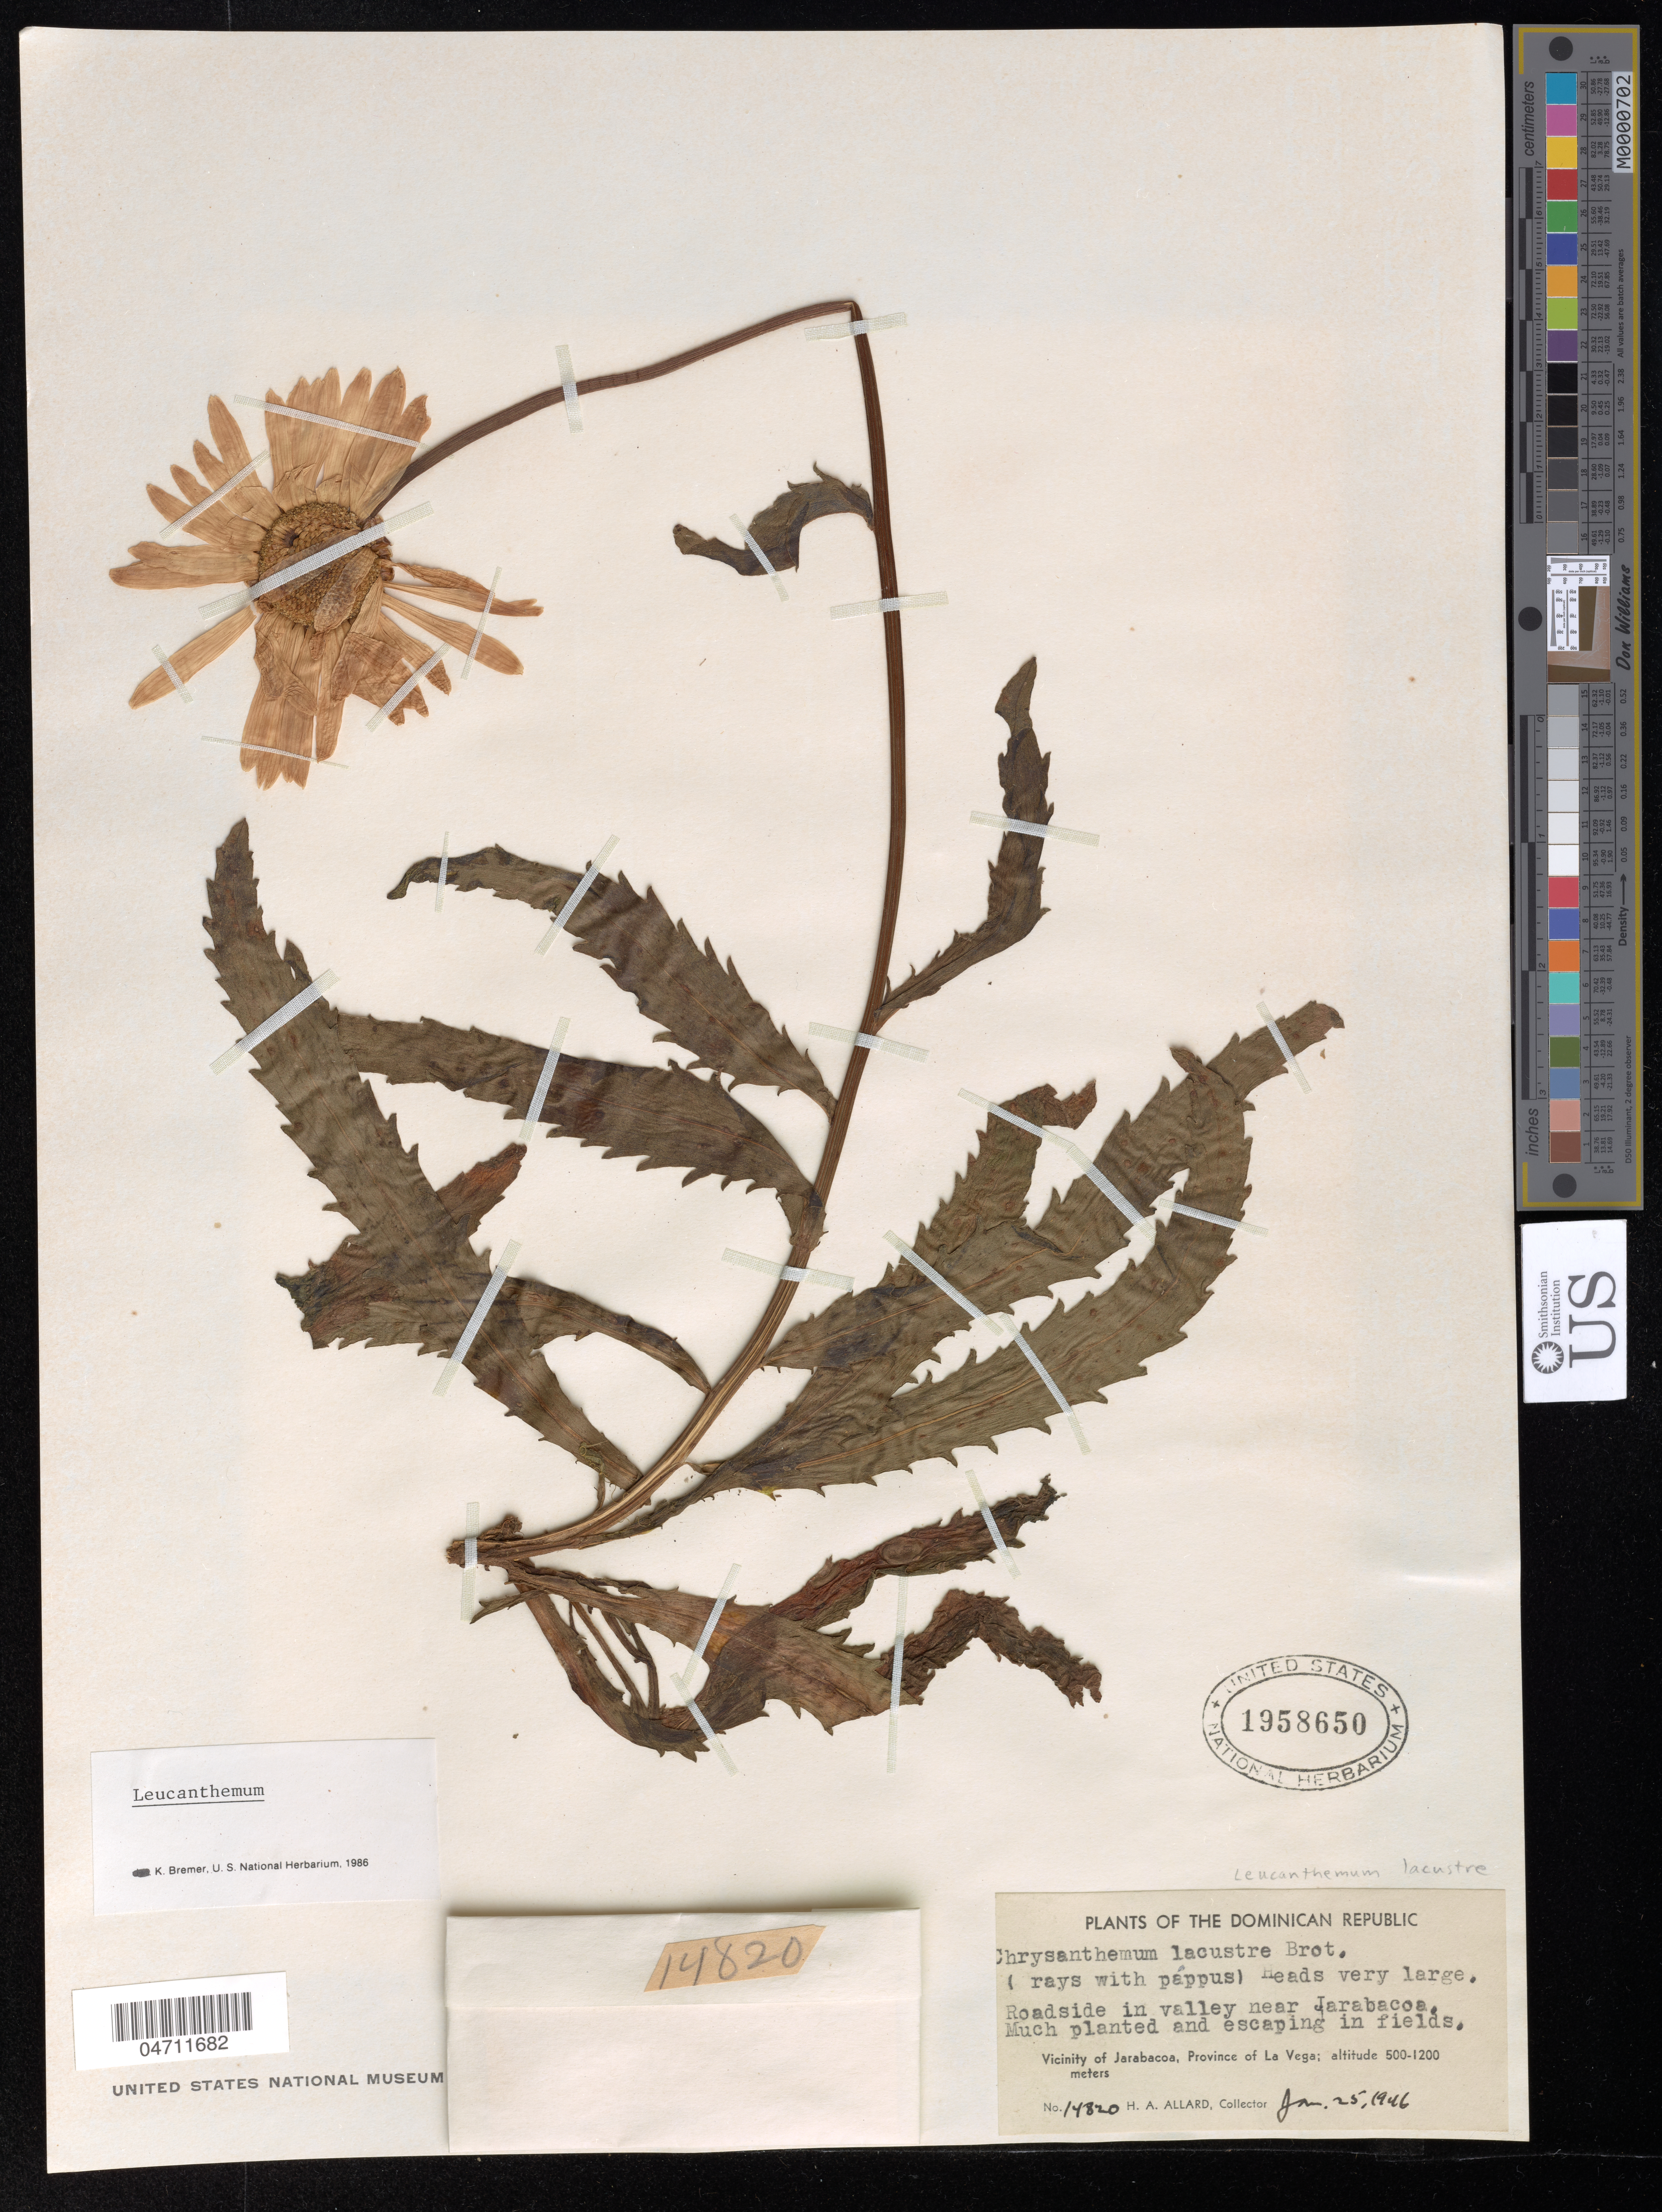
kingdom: Plantae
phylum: Tracheophyta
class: Magnoliopsida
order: Asterales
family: Asteraceae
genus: Leucanthemum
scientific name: Leucanthemum sp.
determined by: Bremer, K.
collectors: H. A. Allard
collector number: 14820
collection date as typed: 25 Jan 1946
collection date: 1946-01-25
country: Dominican Republic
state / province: La Vega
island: Hispaniola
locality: Vicinity of Jarabacoa, near Jimenoa Falls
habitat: Roadside in vally ner Jarabacoa; much planted and escaping in fields.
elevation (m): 500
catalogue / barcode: US 1958650